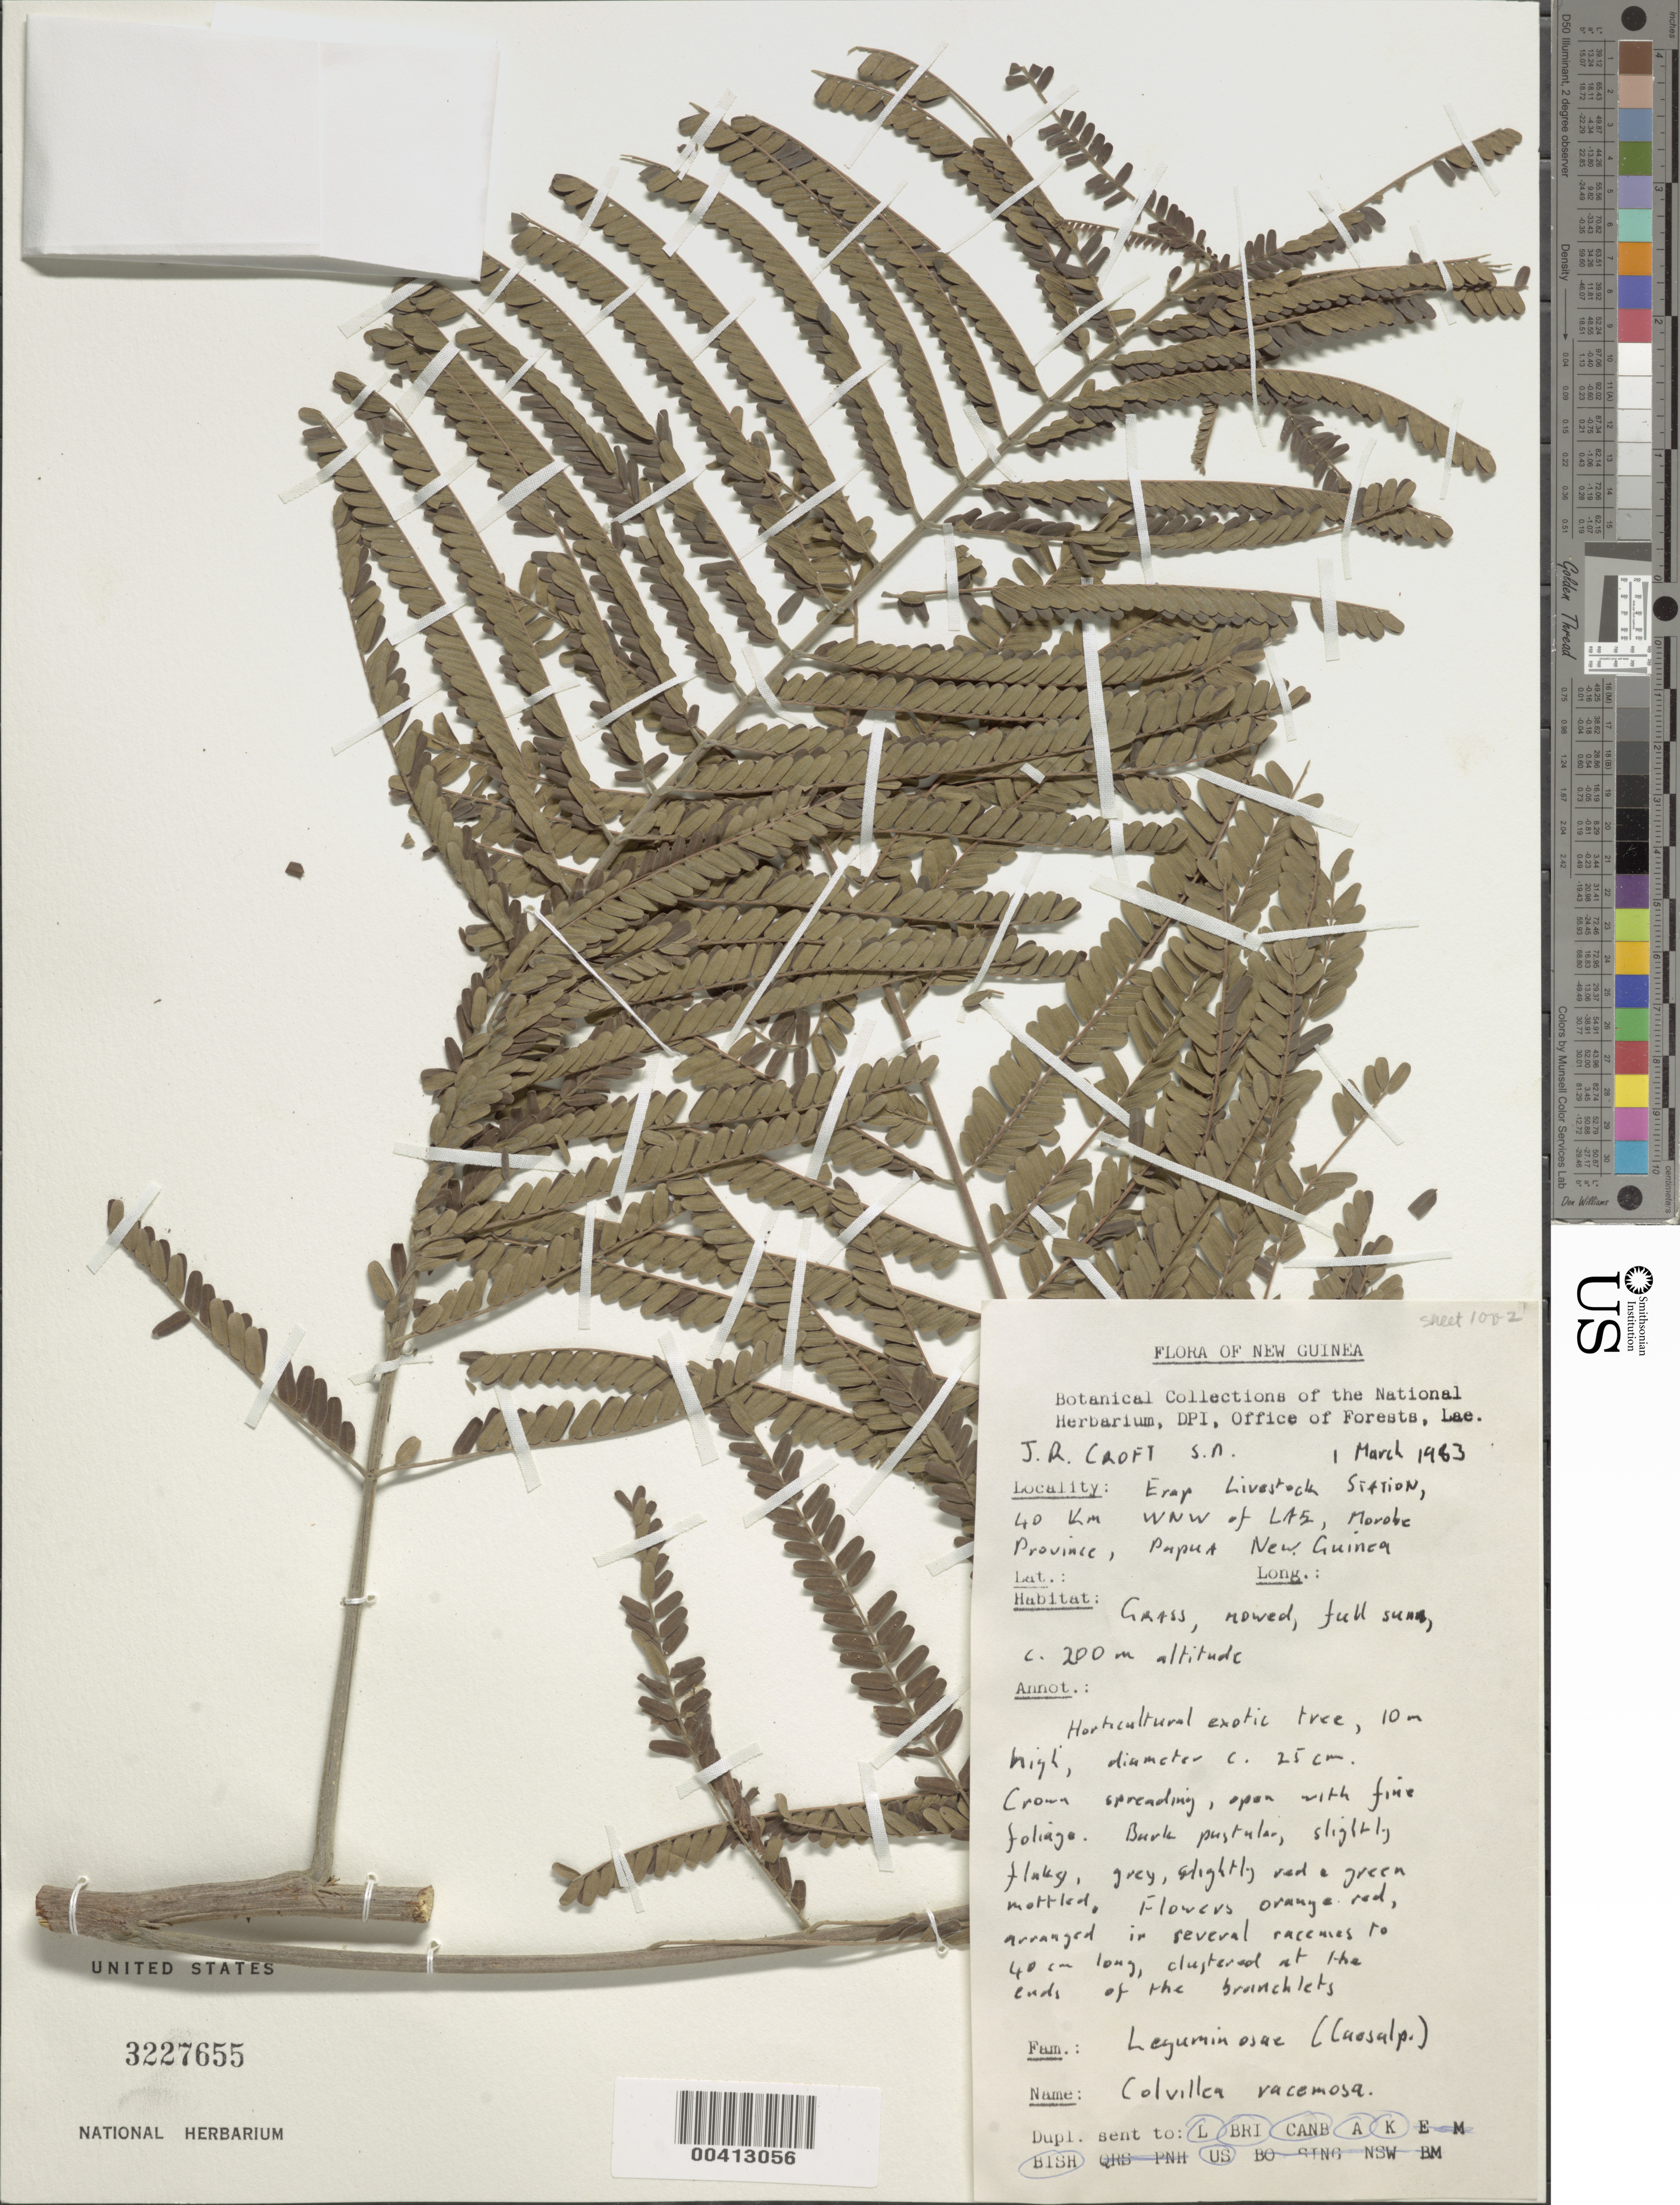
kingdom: Plantae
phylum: Tracheophyta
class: Magnoliopsida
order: Fabales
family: Fabaceae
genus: Colvillea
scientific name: Colvillea racemosa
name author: Bojer ex Hook.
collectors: J. R. Croft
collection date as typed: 01 Mar 1983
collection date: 1983-03-01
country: Papua New Guinea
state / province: Morobe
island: New Guinea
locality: Morobe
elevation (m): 200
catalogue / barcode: US 3227655